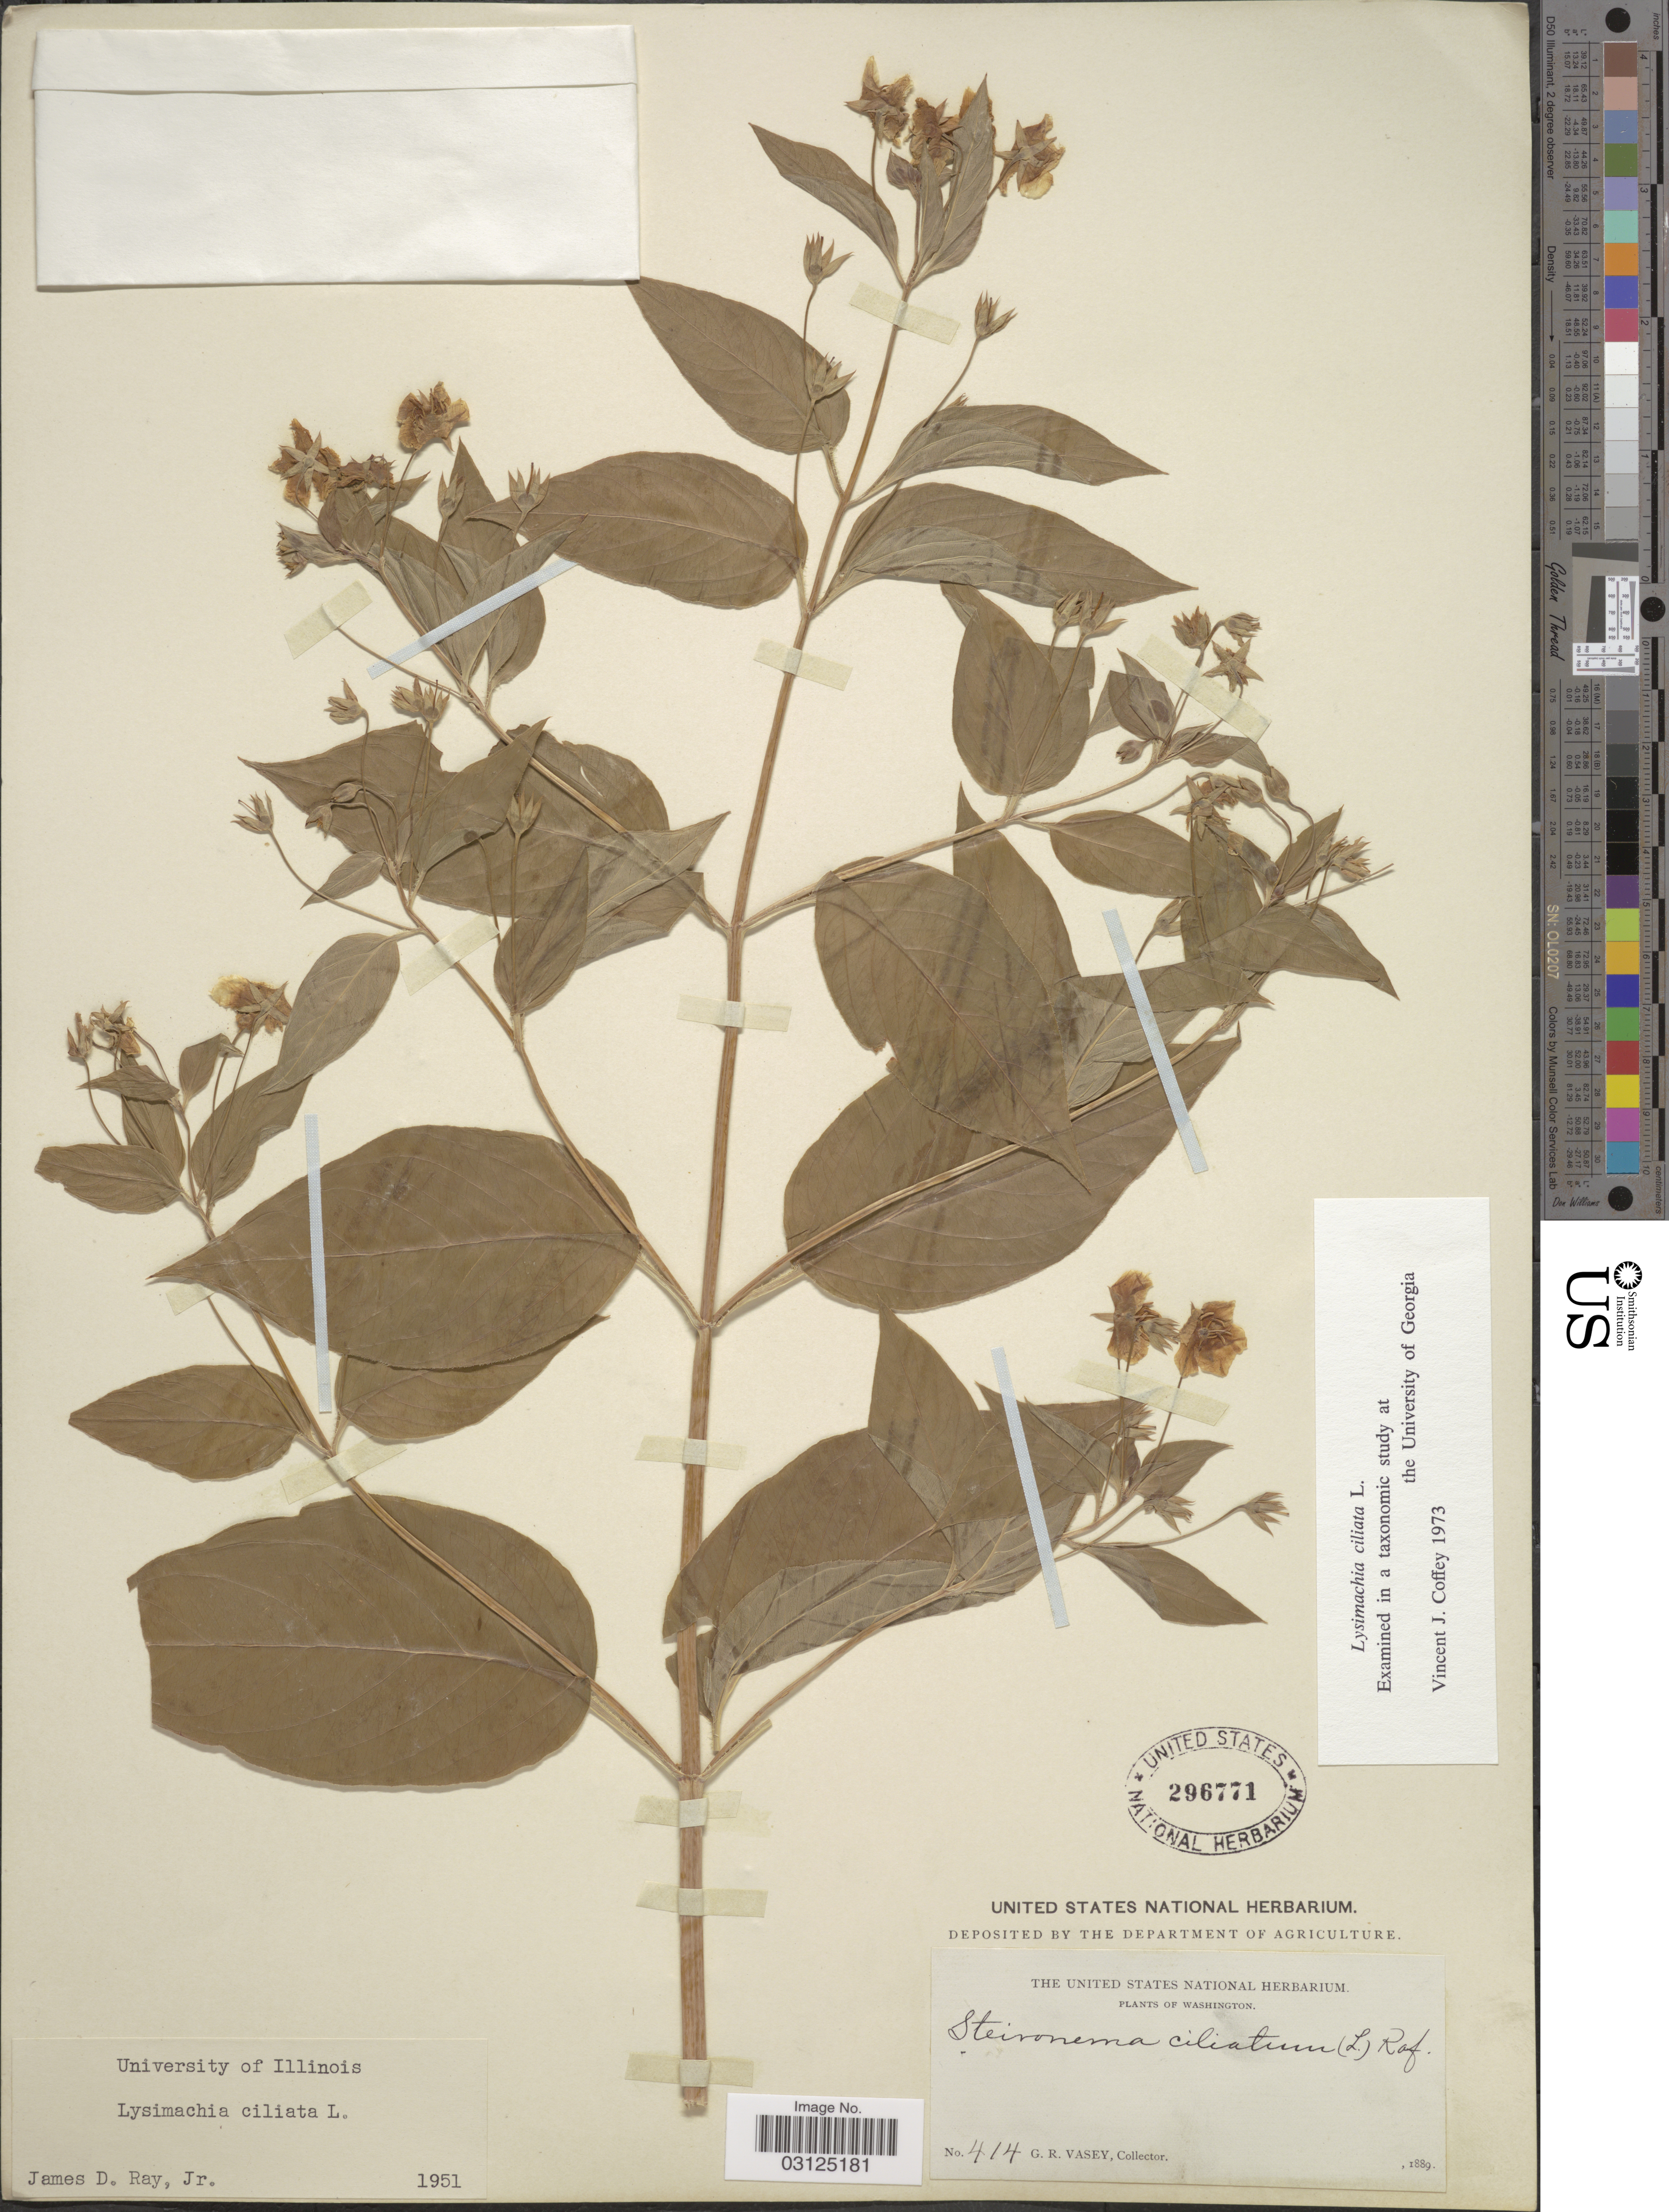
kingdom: Plantae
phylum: Tracheophyta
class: Magnoliopsida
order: Ericales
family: Primulaceae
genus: Lysimachia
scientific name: Lysimachia ciliata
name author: L.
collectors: G. R. Vasey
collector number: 414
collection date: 1889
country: United States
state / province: Washington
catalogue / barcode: US 296771